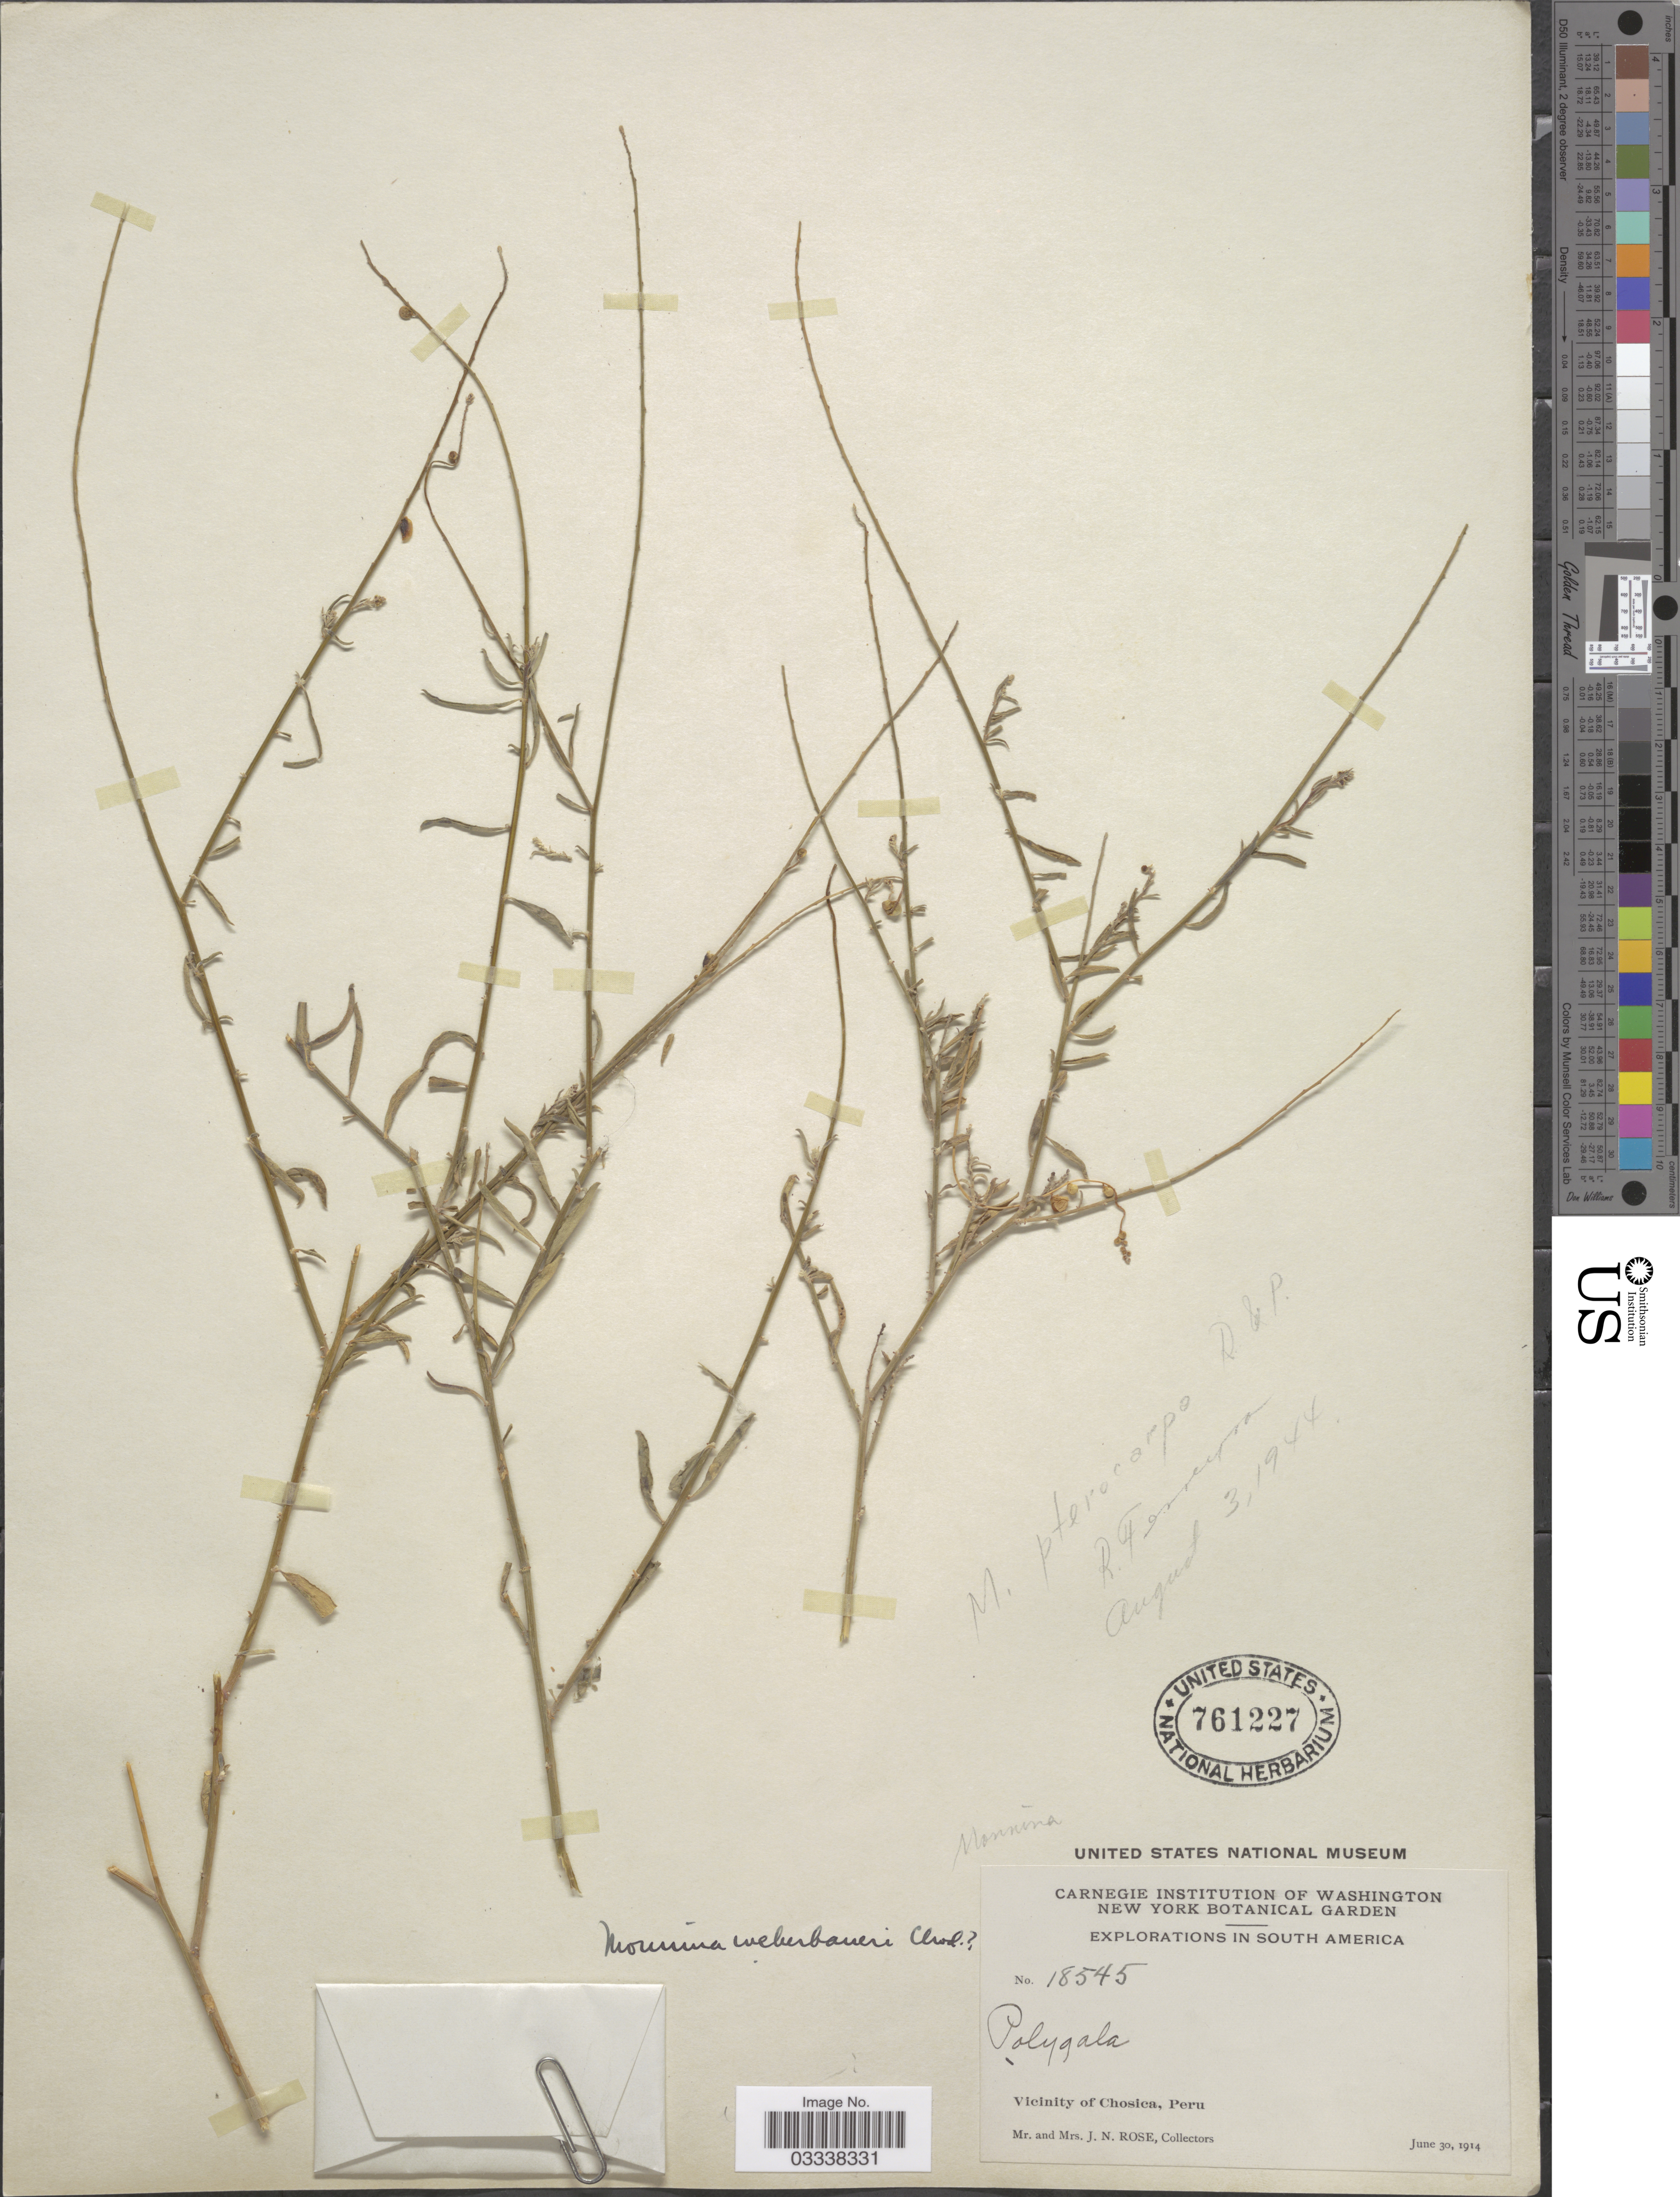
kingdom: Plantae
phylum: Tracheophyta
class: Magnoliopsida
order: Fabales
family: Polygalaceae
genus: Monnina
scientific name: Monnina pterocarpa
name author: Ruiz & Pav.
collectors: J. N. Rose & L. B. Rose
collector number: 18545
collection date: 1914-06-30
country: Peru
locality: Vicinity of Chosica.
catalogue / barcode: US 761227